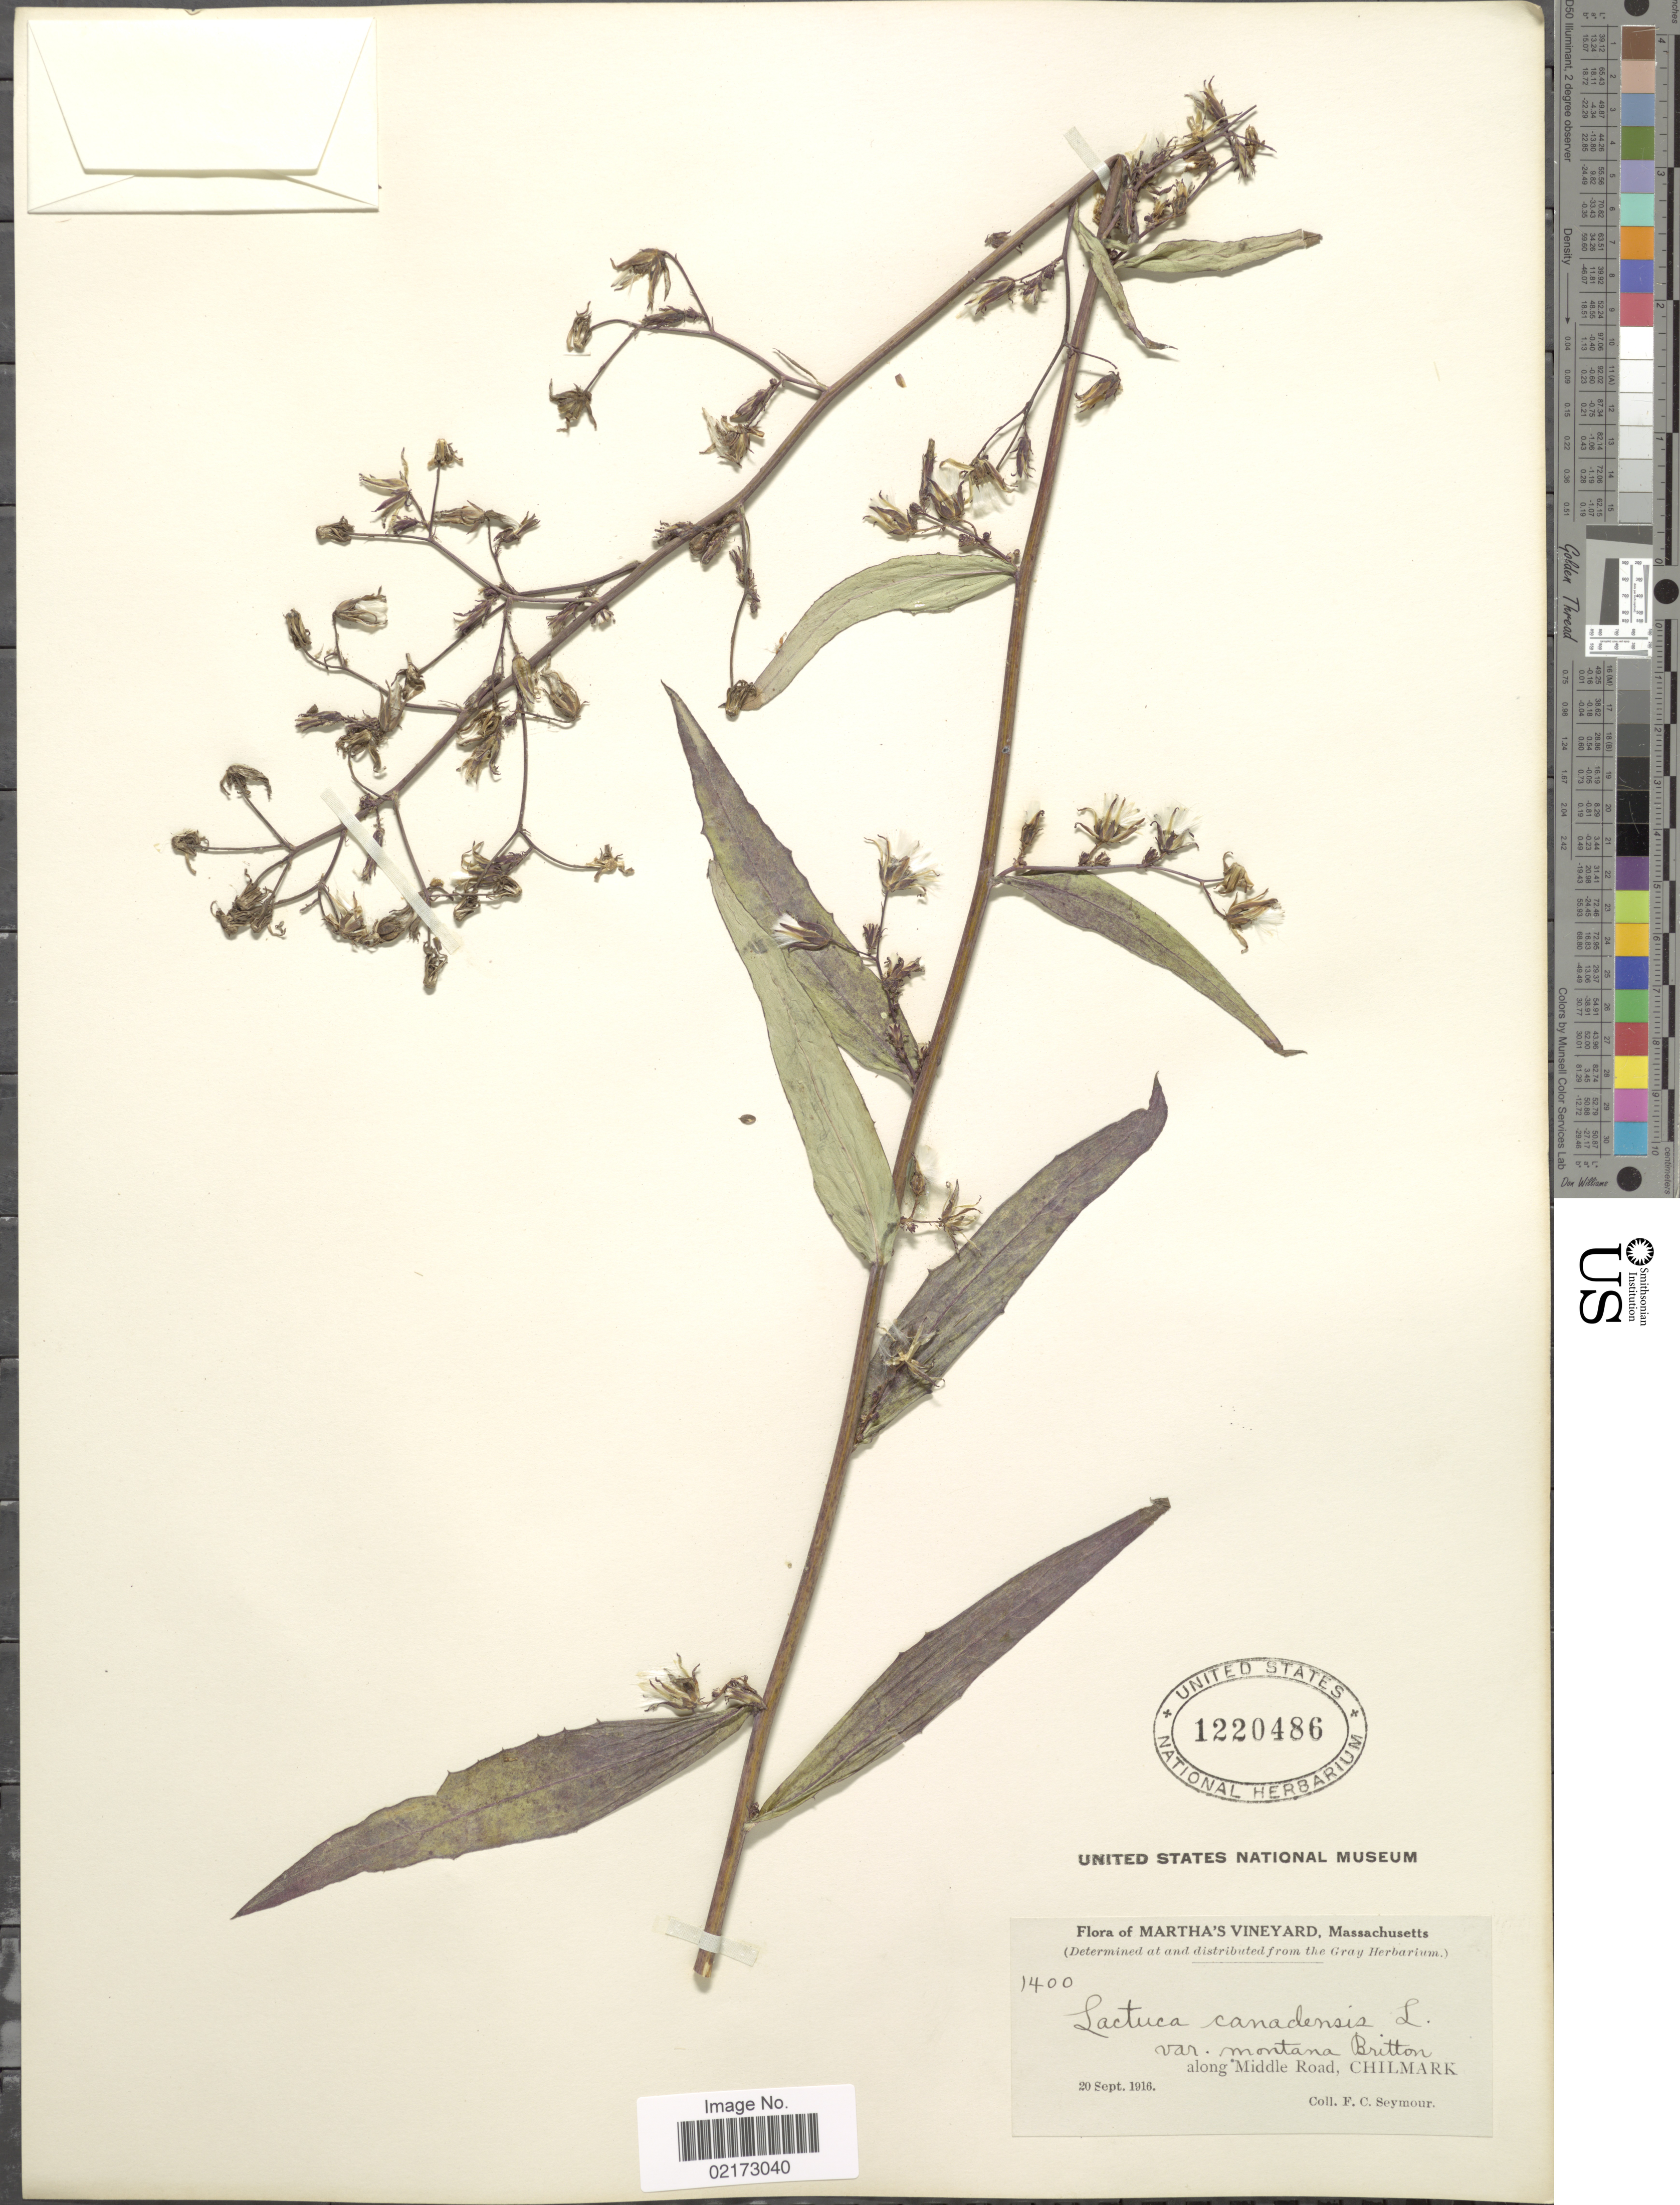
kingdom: Plantae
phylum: Tracheophyta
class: Magnoliopsida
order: Asterales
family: Asteraceae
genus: Lactuca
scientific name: Lactuca canadensis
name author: L.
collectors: F. C. Seymour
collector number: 1400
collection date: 1916-09-20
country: United States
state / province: Massachusetts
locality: Martha's Vineyard, along Middle Road, Chilmark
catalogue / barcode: US 1220486